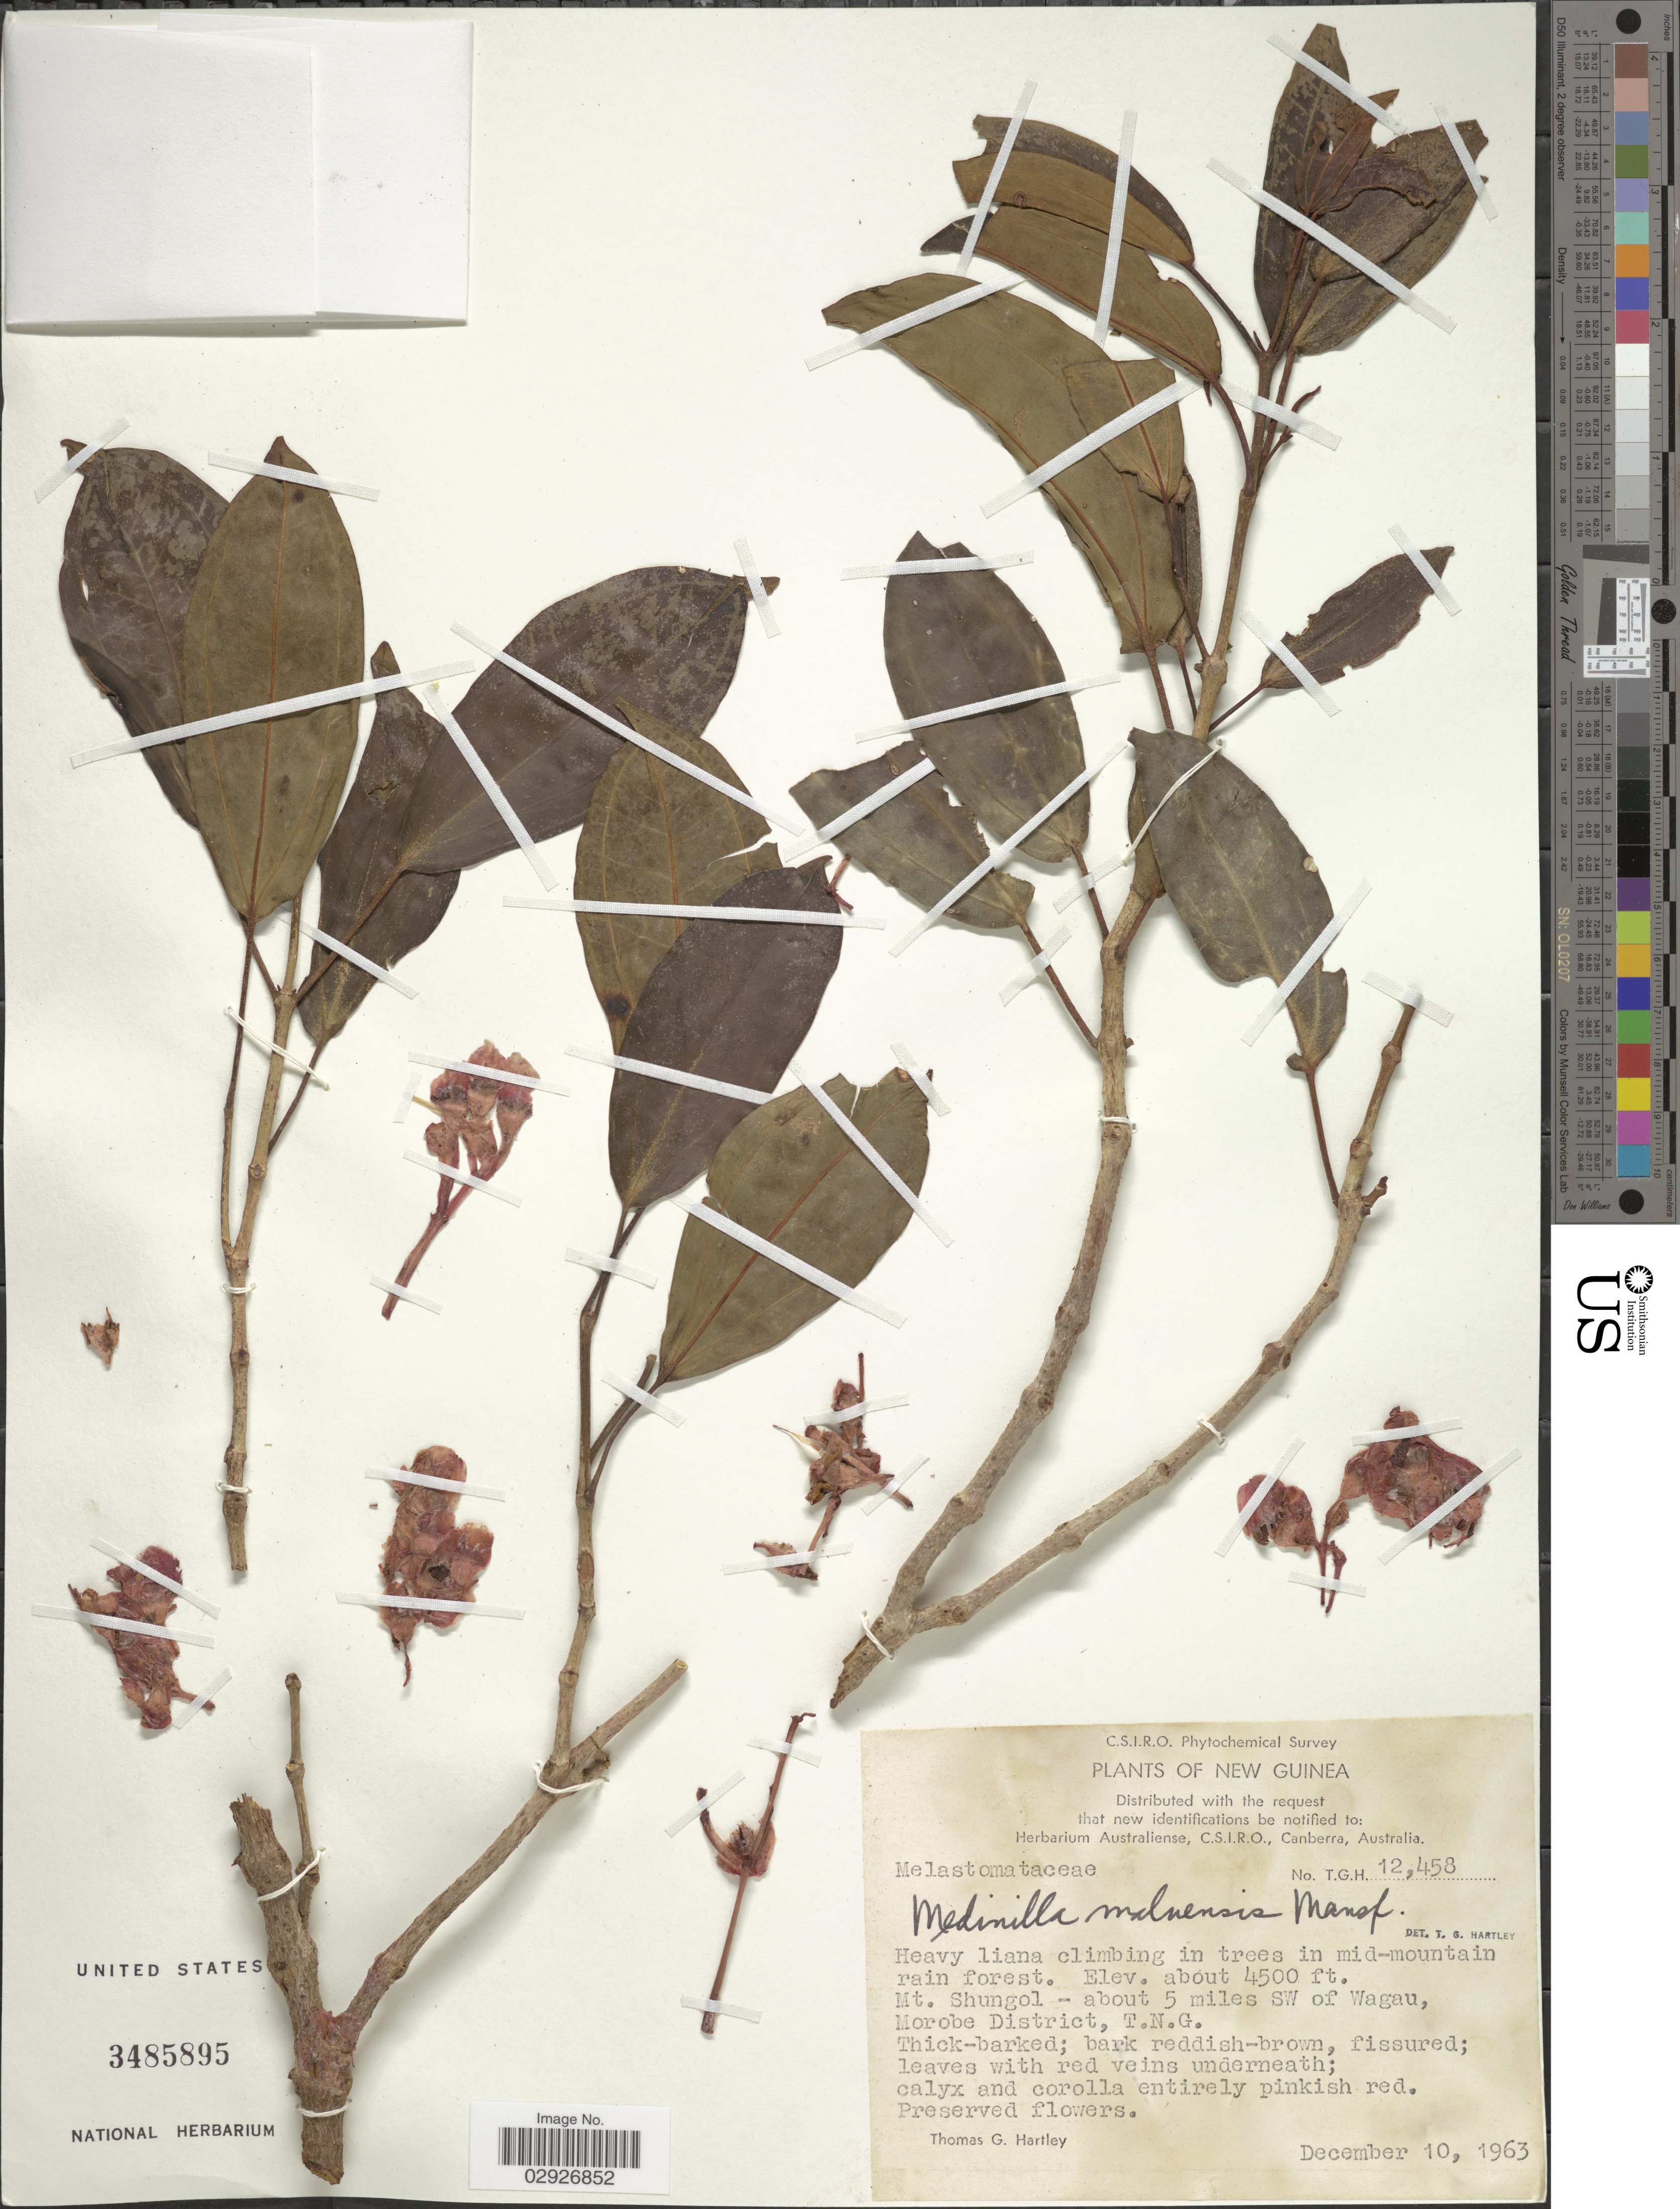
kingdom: Plantae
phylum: Tracheophyta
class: Magnoliopsida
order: Myrtales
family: Melastomataceae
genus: Medinilla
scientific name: Medinilla maluensis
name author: Mansf.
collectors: T. G. Hartley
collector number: TGH12458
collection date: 1963-12-10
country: Papua New Guinea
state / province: Morobe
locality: New Guinea. Mt. Shungol - about 5 miles SW of Wagau, Morobe District, T.N.G.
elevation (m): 1372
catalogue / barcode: US 3485895